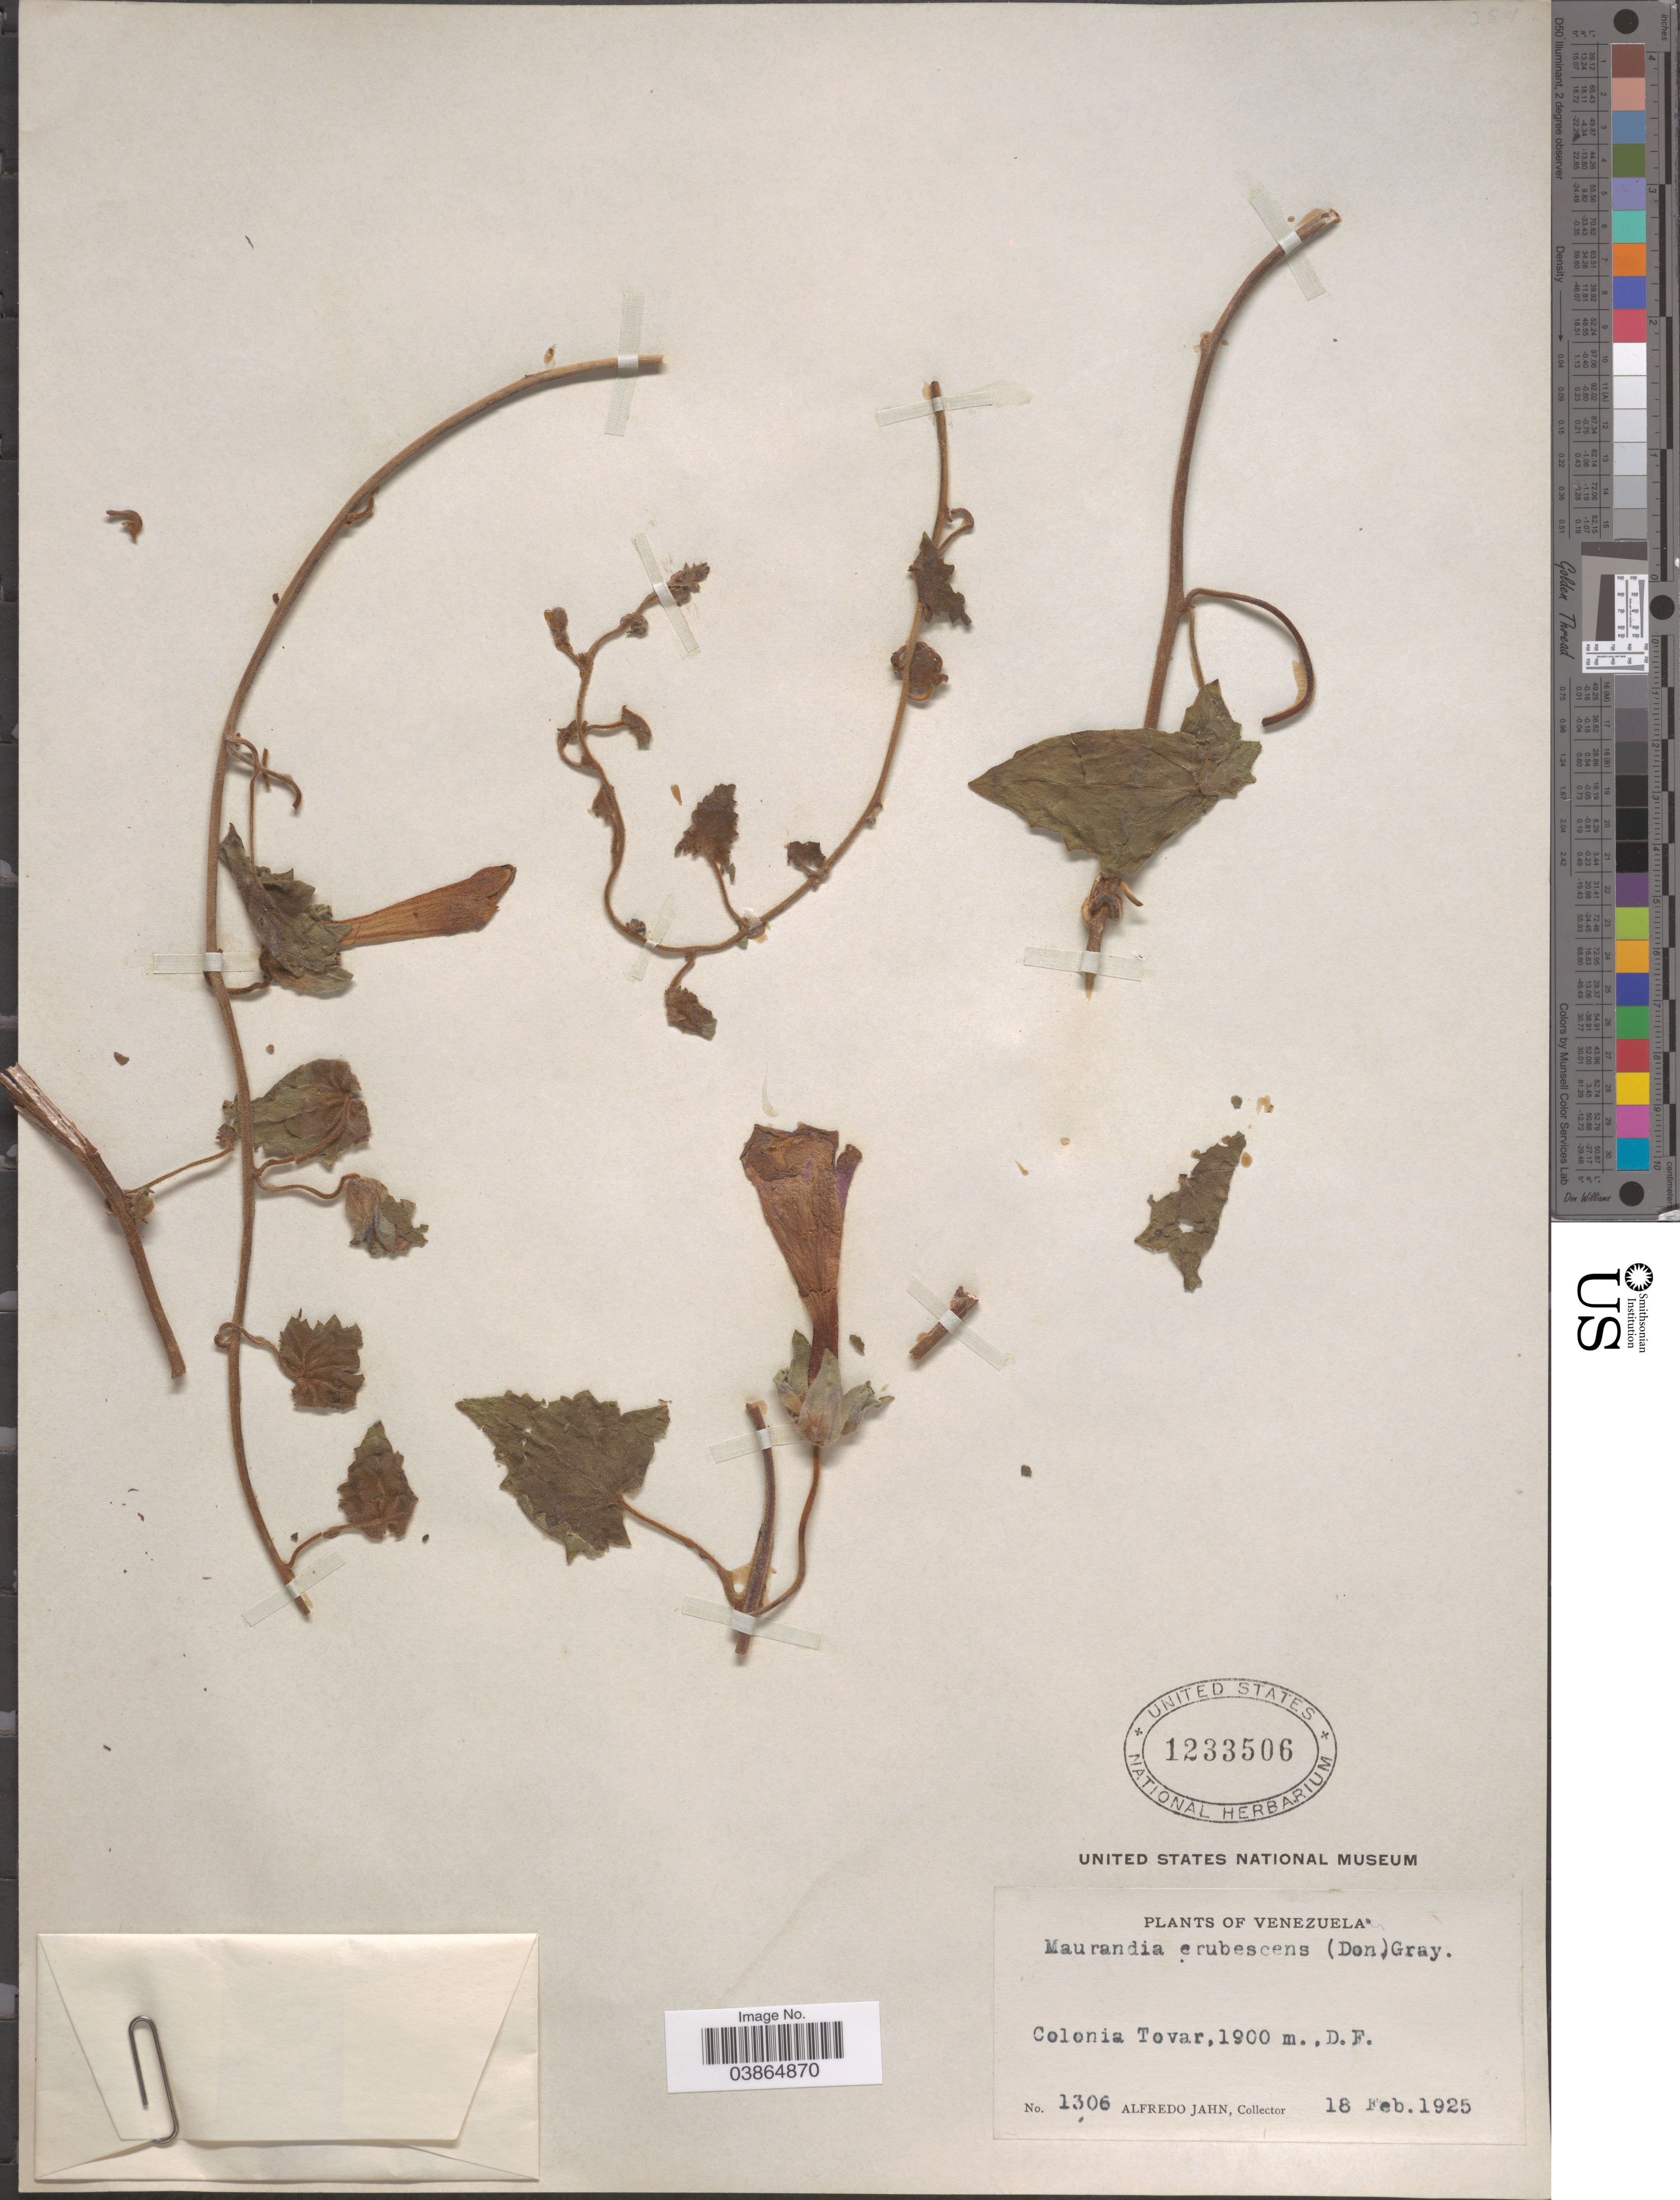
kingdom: Plantae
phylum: Tracheophyta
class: Magnoliopsida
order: Lamiales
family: Plantaginaceae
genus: Maurandya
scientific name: Maurandya erubescens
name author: (D. Don) A. Gray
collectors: A. Jahn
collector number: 1306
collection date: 1925-02-18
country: Venezuela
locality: Colonia Tovar. D.F.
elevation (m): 1900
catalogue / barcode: US 1233506